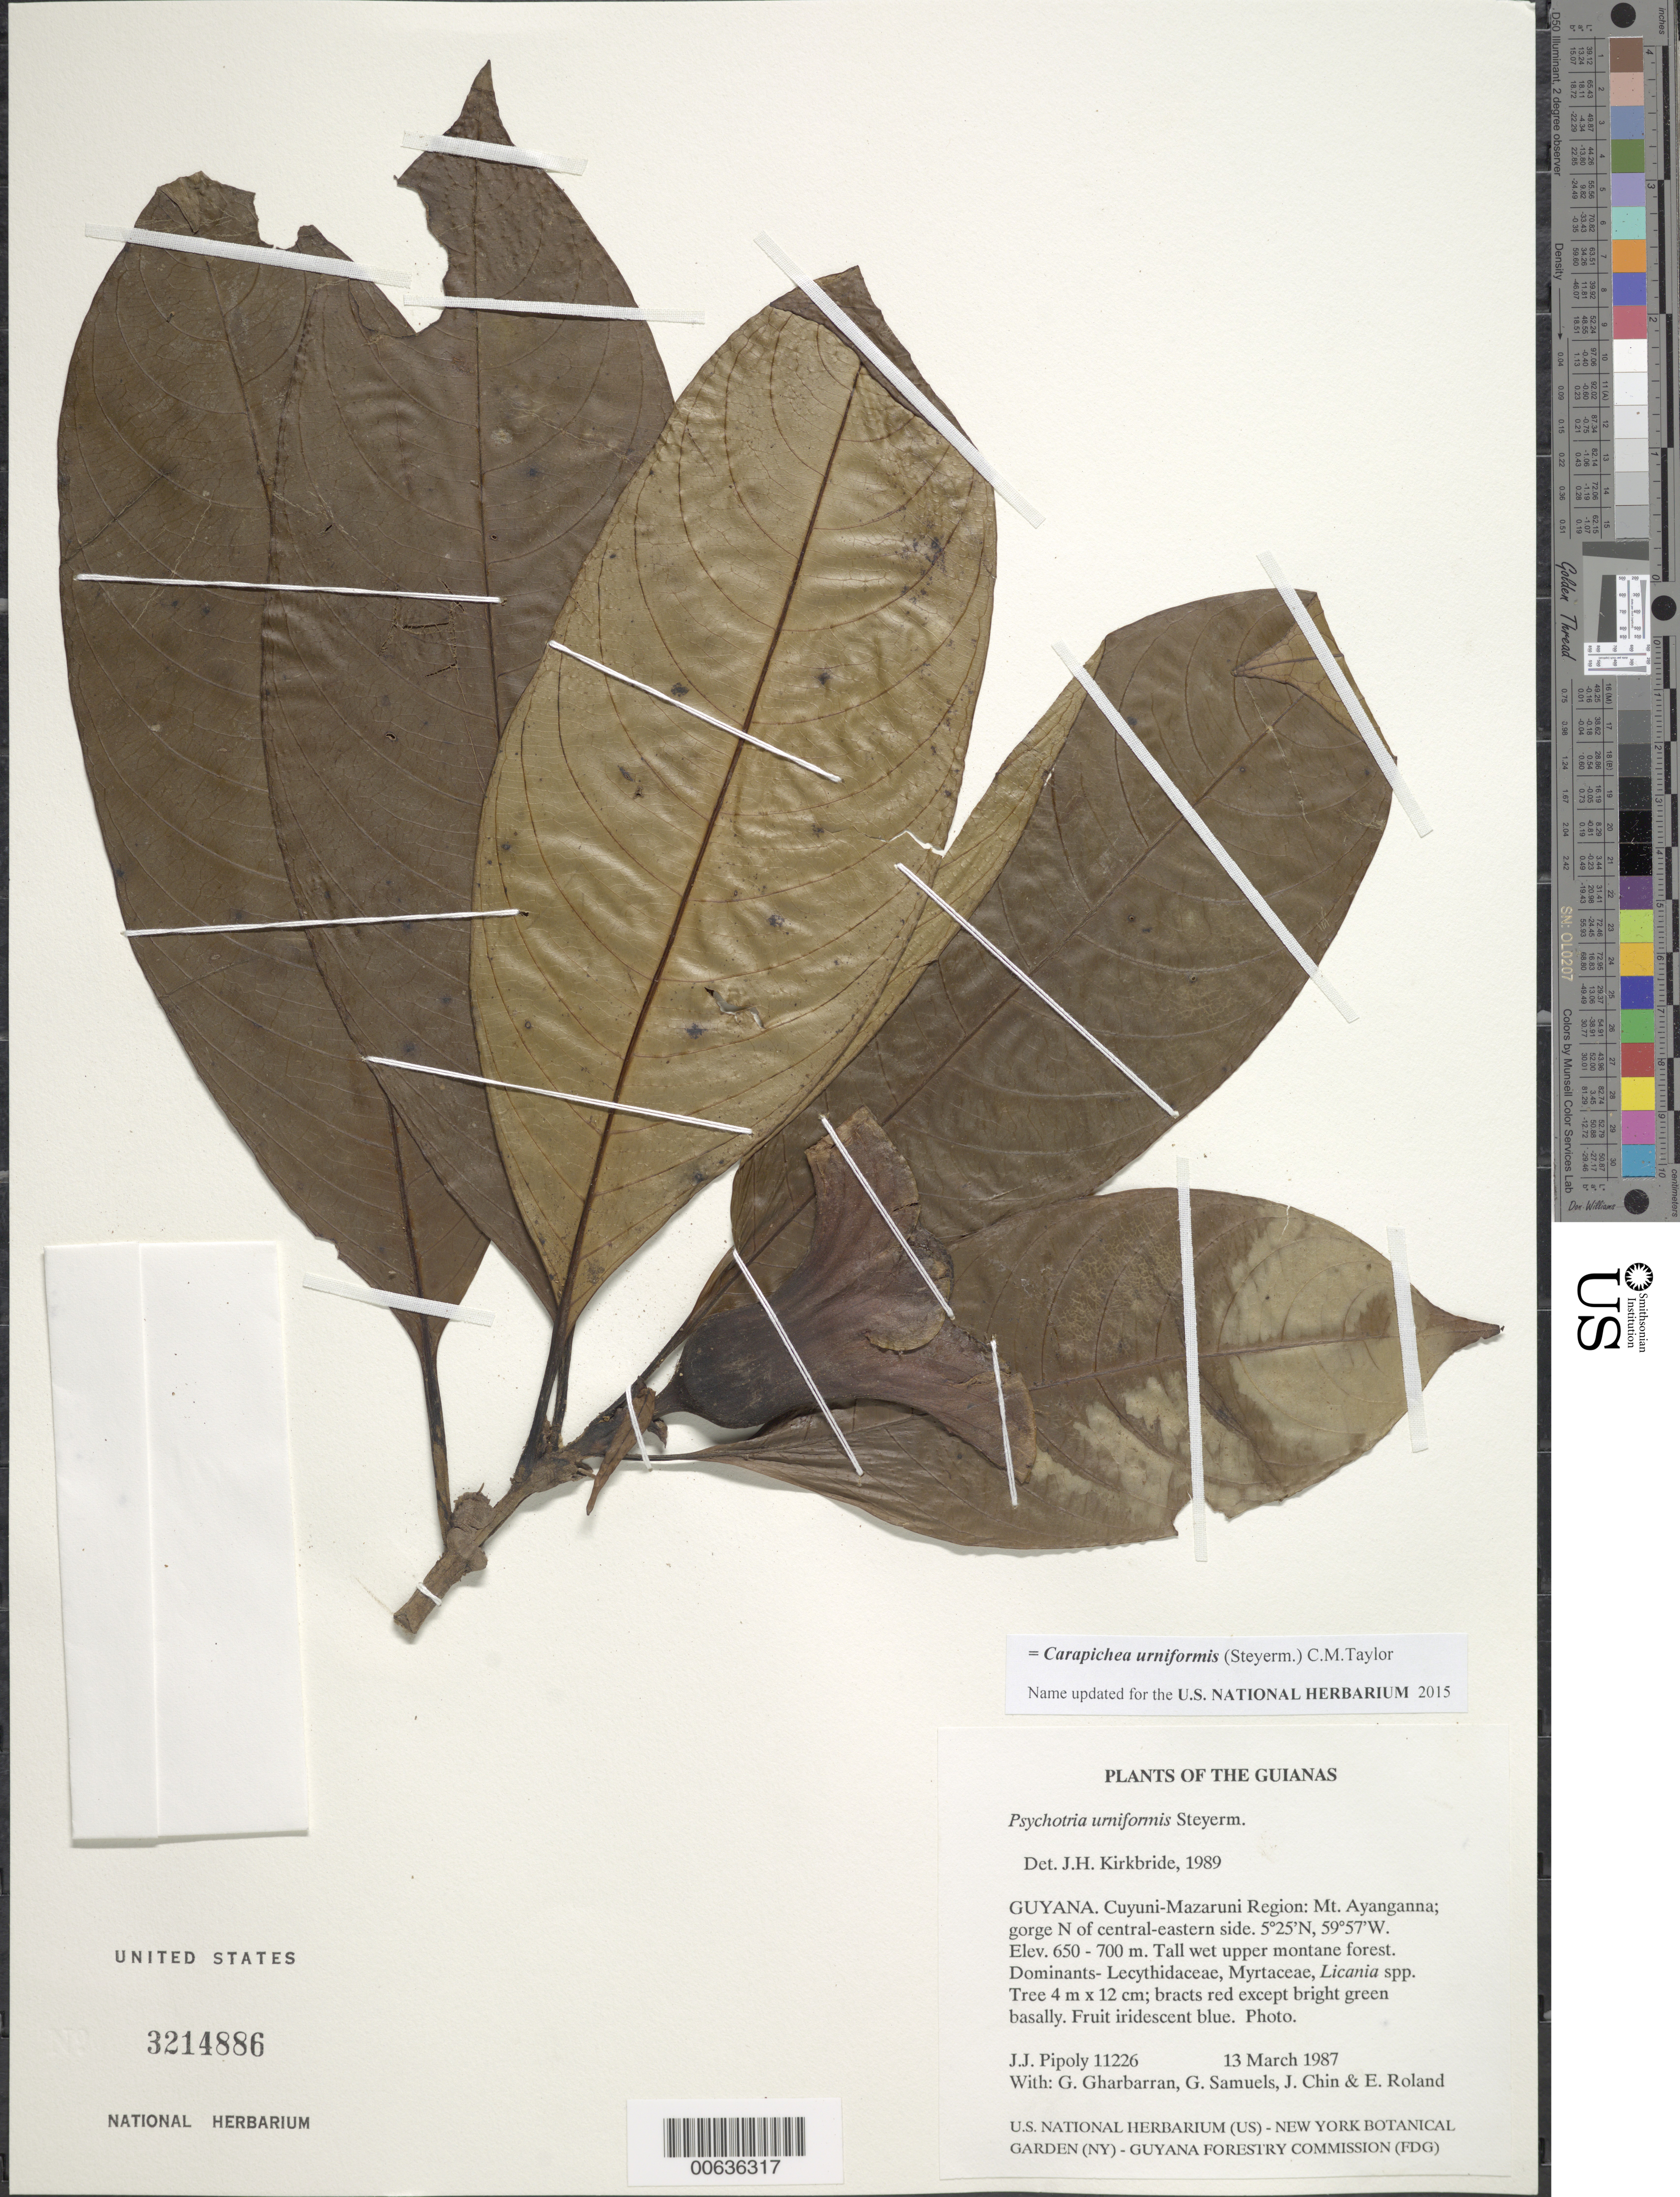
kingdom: Plantae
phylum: Tracheophyta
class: Magnoliopsida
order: Gentianales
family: Rubiaceae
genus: Psychotria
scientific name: Psychotria urniformis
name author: Steyerm.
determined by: Kirkbride, J. H.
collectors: J. J. Pipoly, G. Gharbarran, G. Samuels, J. Chin & E. Roland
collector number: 11226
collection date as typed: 13 March 1987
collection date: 1987-03-13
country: Guyana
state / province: Cuyuni-Mazaruni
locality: Mt. Ayanganna; gorge N of central-eastern side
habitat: Tall wet upper montane forest. Dominants: Lecythidaceae, Myrtaceae, Licania spp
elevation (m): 650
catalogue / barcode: US 3214886